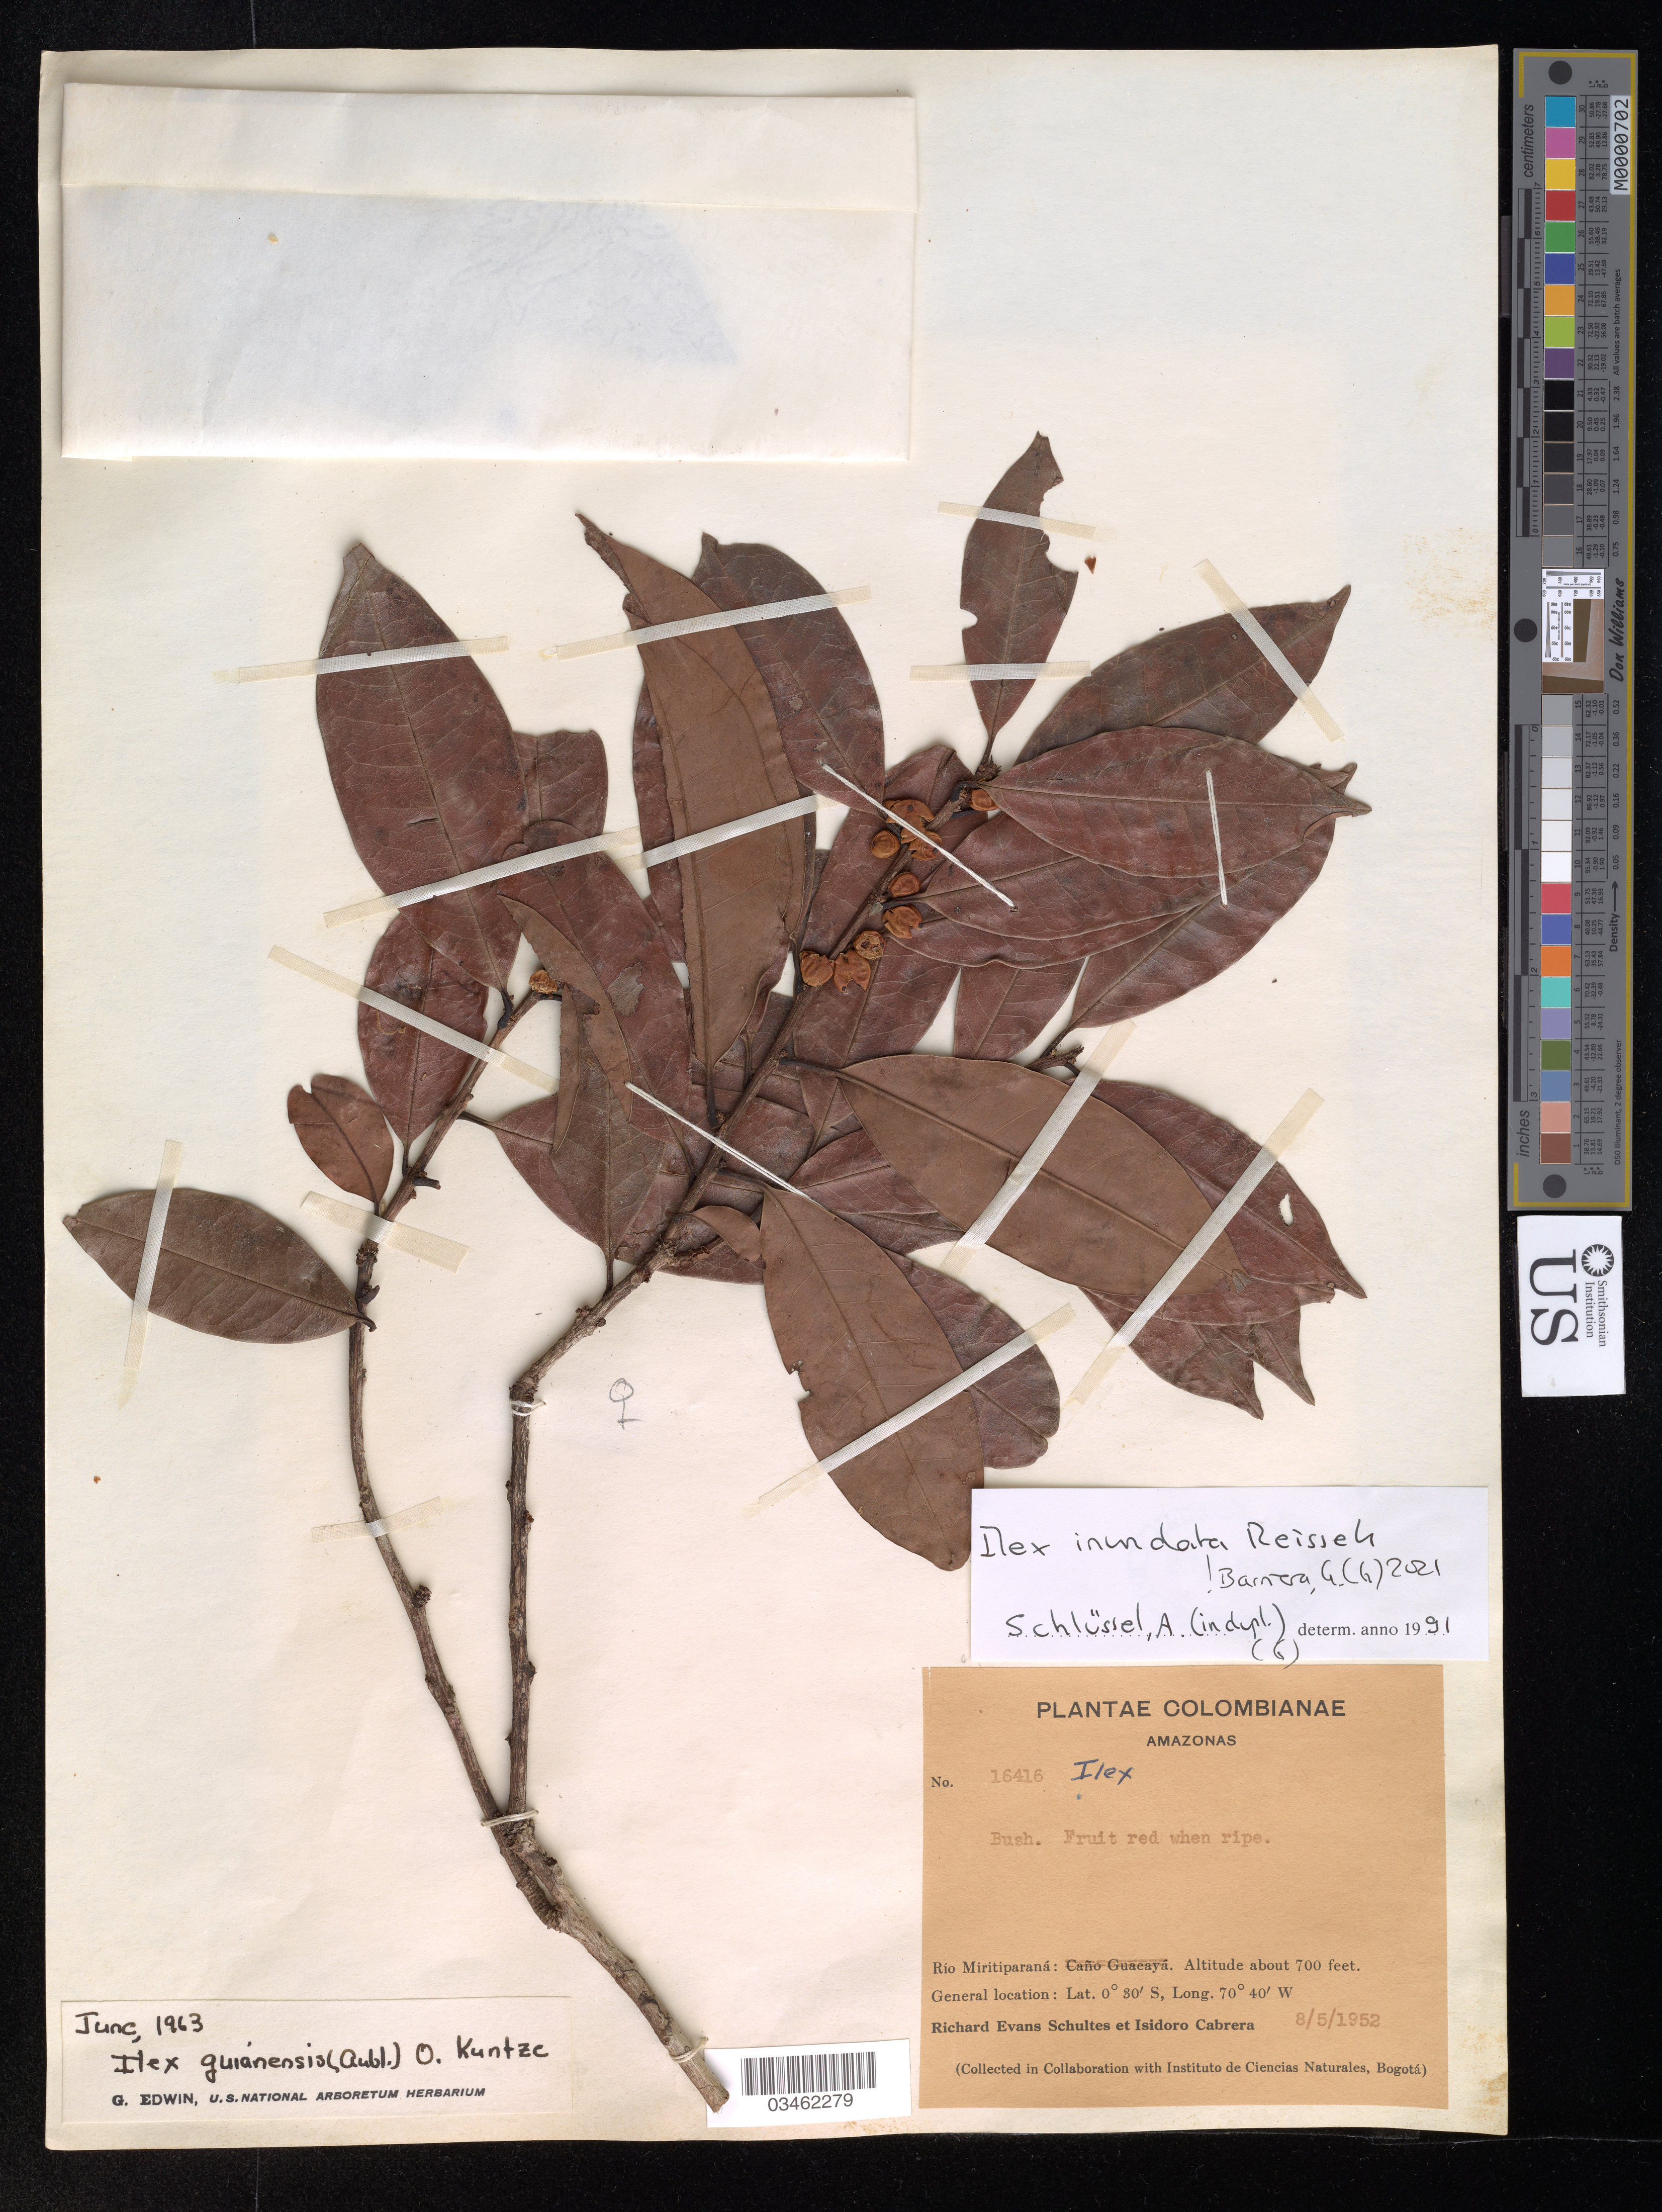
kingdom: Plantae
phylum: Tracheophyta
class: Magnoliopsida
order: Aquifoliales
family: Aquifoliaceae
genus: Ilex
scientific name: Ilex inundata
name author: Poepp. ex Reissek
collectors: R. E. Schultes & I. Cabrera R.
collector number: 16416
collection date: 1952-05-08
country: Colombia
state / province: Amazonas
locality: Río Miritiparaná: Caño Guacayá.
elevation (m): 213